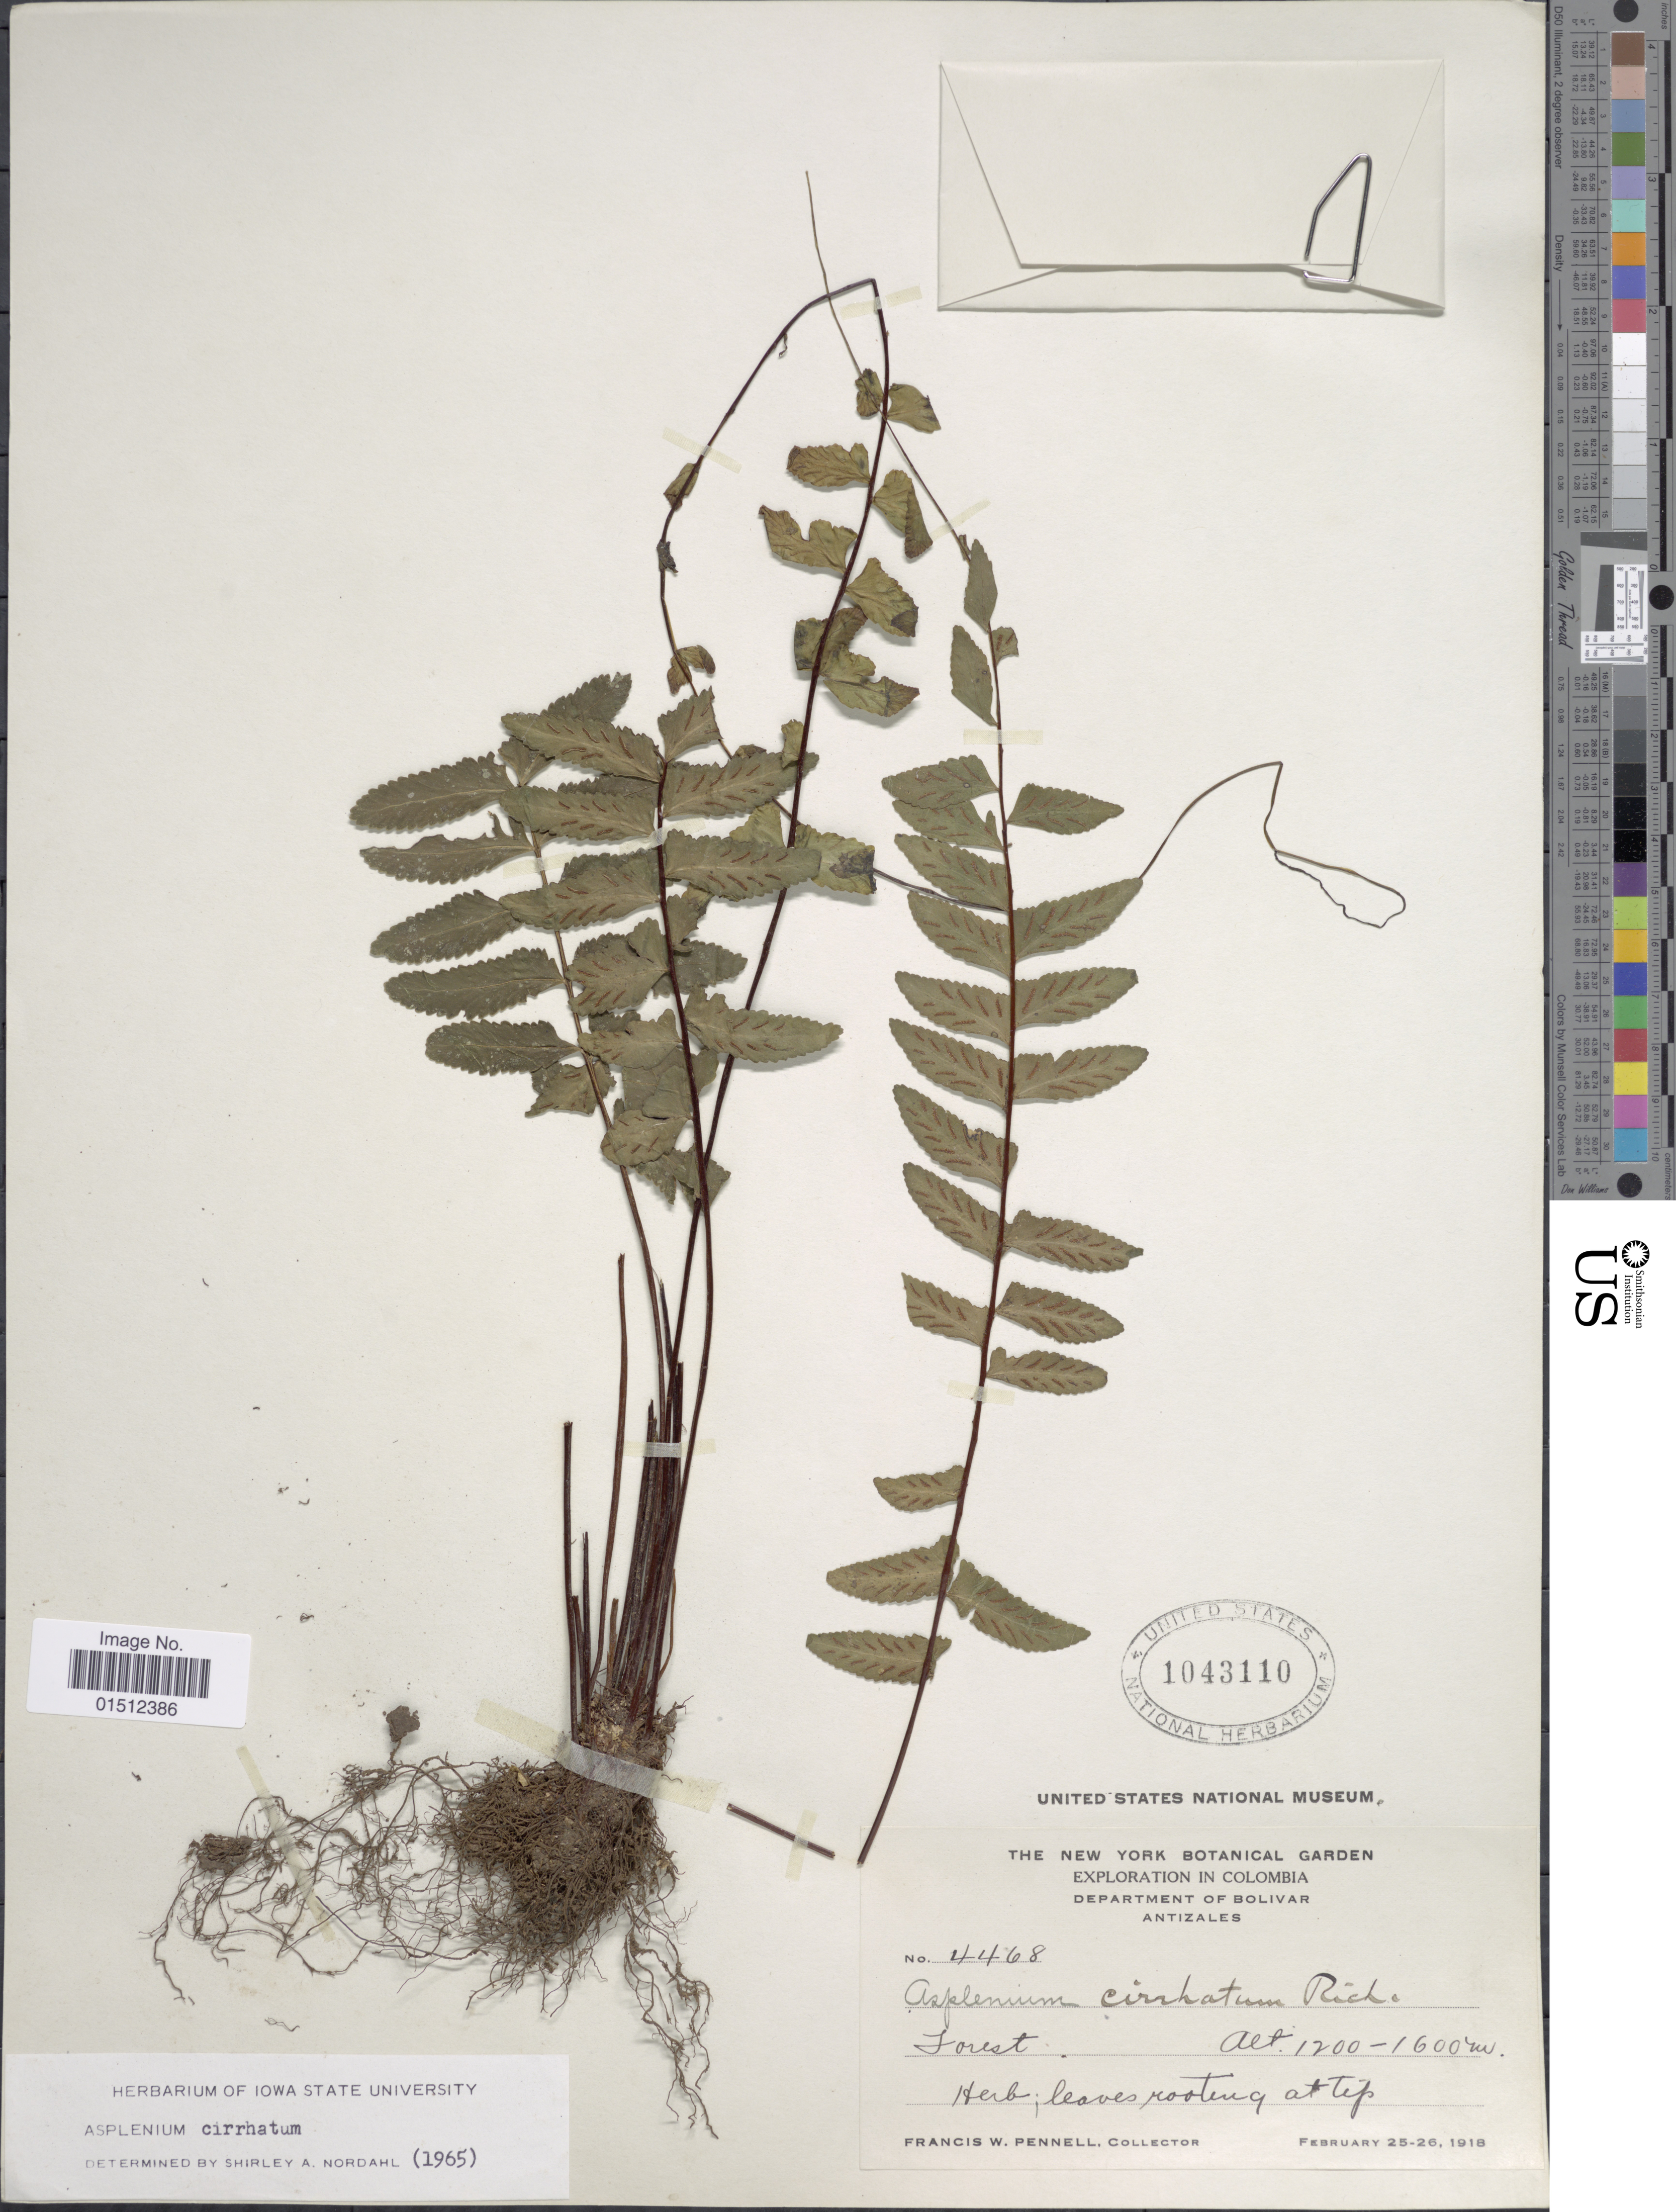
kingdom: Plantae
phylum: Tracheophyta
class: Polypodiopsida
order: Polypodiales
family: Aspleniaceae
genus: Asplenium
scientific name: Asplenium radicans var. cirrhatum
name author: (Rich. ex Willd.) Rosenst.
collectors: F. W. Pennell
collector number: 4468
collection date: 1918-02-25/1918-02-26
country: Colombia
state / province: Bolívar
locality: Colombia, Department of Bolivar, Antizales.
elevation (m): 1200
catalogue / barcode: US 1043110